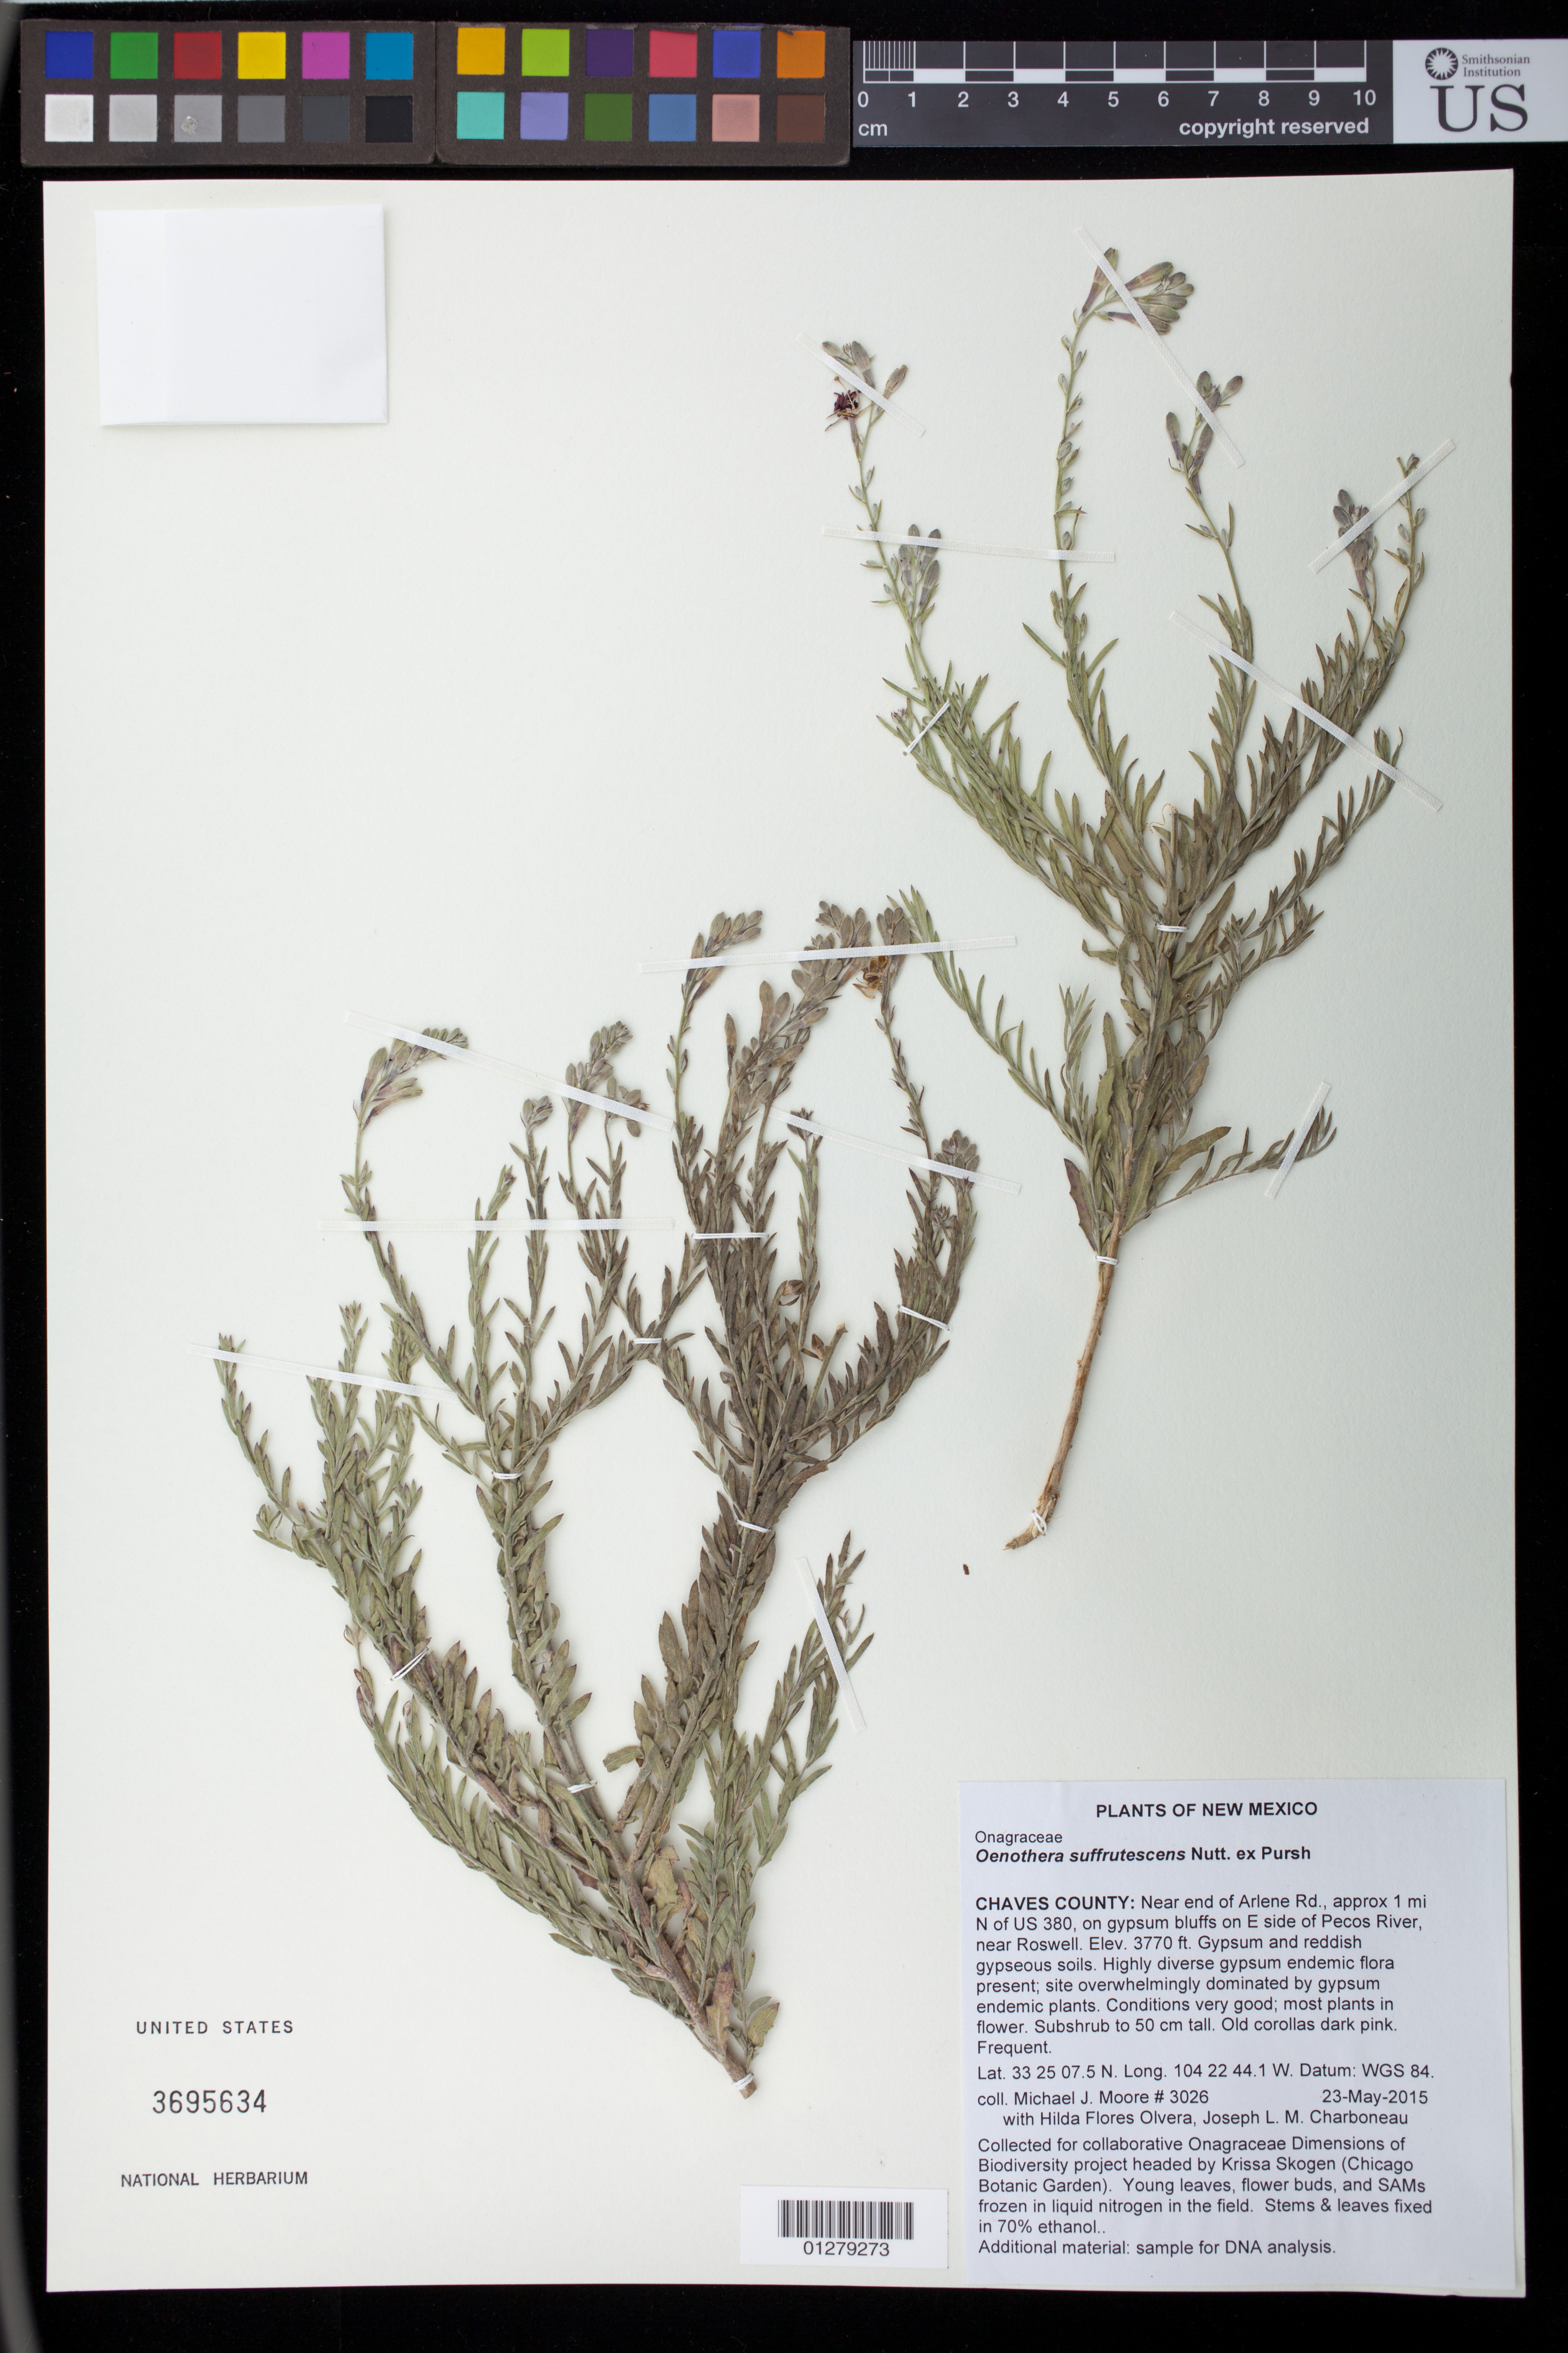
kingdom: Plantae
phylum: Tracheophyta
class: Magnoliopsida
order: Myrtales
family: Onagraceae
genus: Oenothera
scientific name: Oenothera suffrutescens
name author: (Ser.) W.L. Wagner & Hoch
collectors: M. J. Moore, H. Flores Olvera & J. L. M. Charboneau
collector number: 3026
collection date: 2015-05-23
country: United States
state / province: New Mexico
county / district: Chaves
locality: Near end of Arlene Rd., approx 1 mi N of US 380, on gypsum bluffs on E side of Pecos River, near Roswell.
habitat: Gypsum and reddish gypseous soils. Highly diverse gypsum endemic flora present; site overwhelmingly dominated by gypsum endemic plants. Conditions very good; most plants in flower.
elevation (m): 1149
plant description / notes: Collected for collaborative Onagraceae Dimensions of Biodiversity project headed by Krissa Skogen (Chicago Botanic Garden). Young leaves, flower buds, and SAMs frozen in liquid nitrogen in the field. Stems & leaves fixed in 70% ethanol..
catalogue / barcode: US 3695634